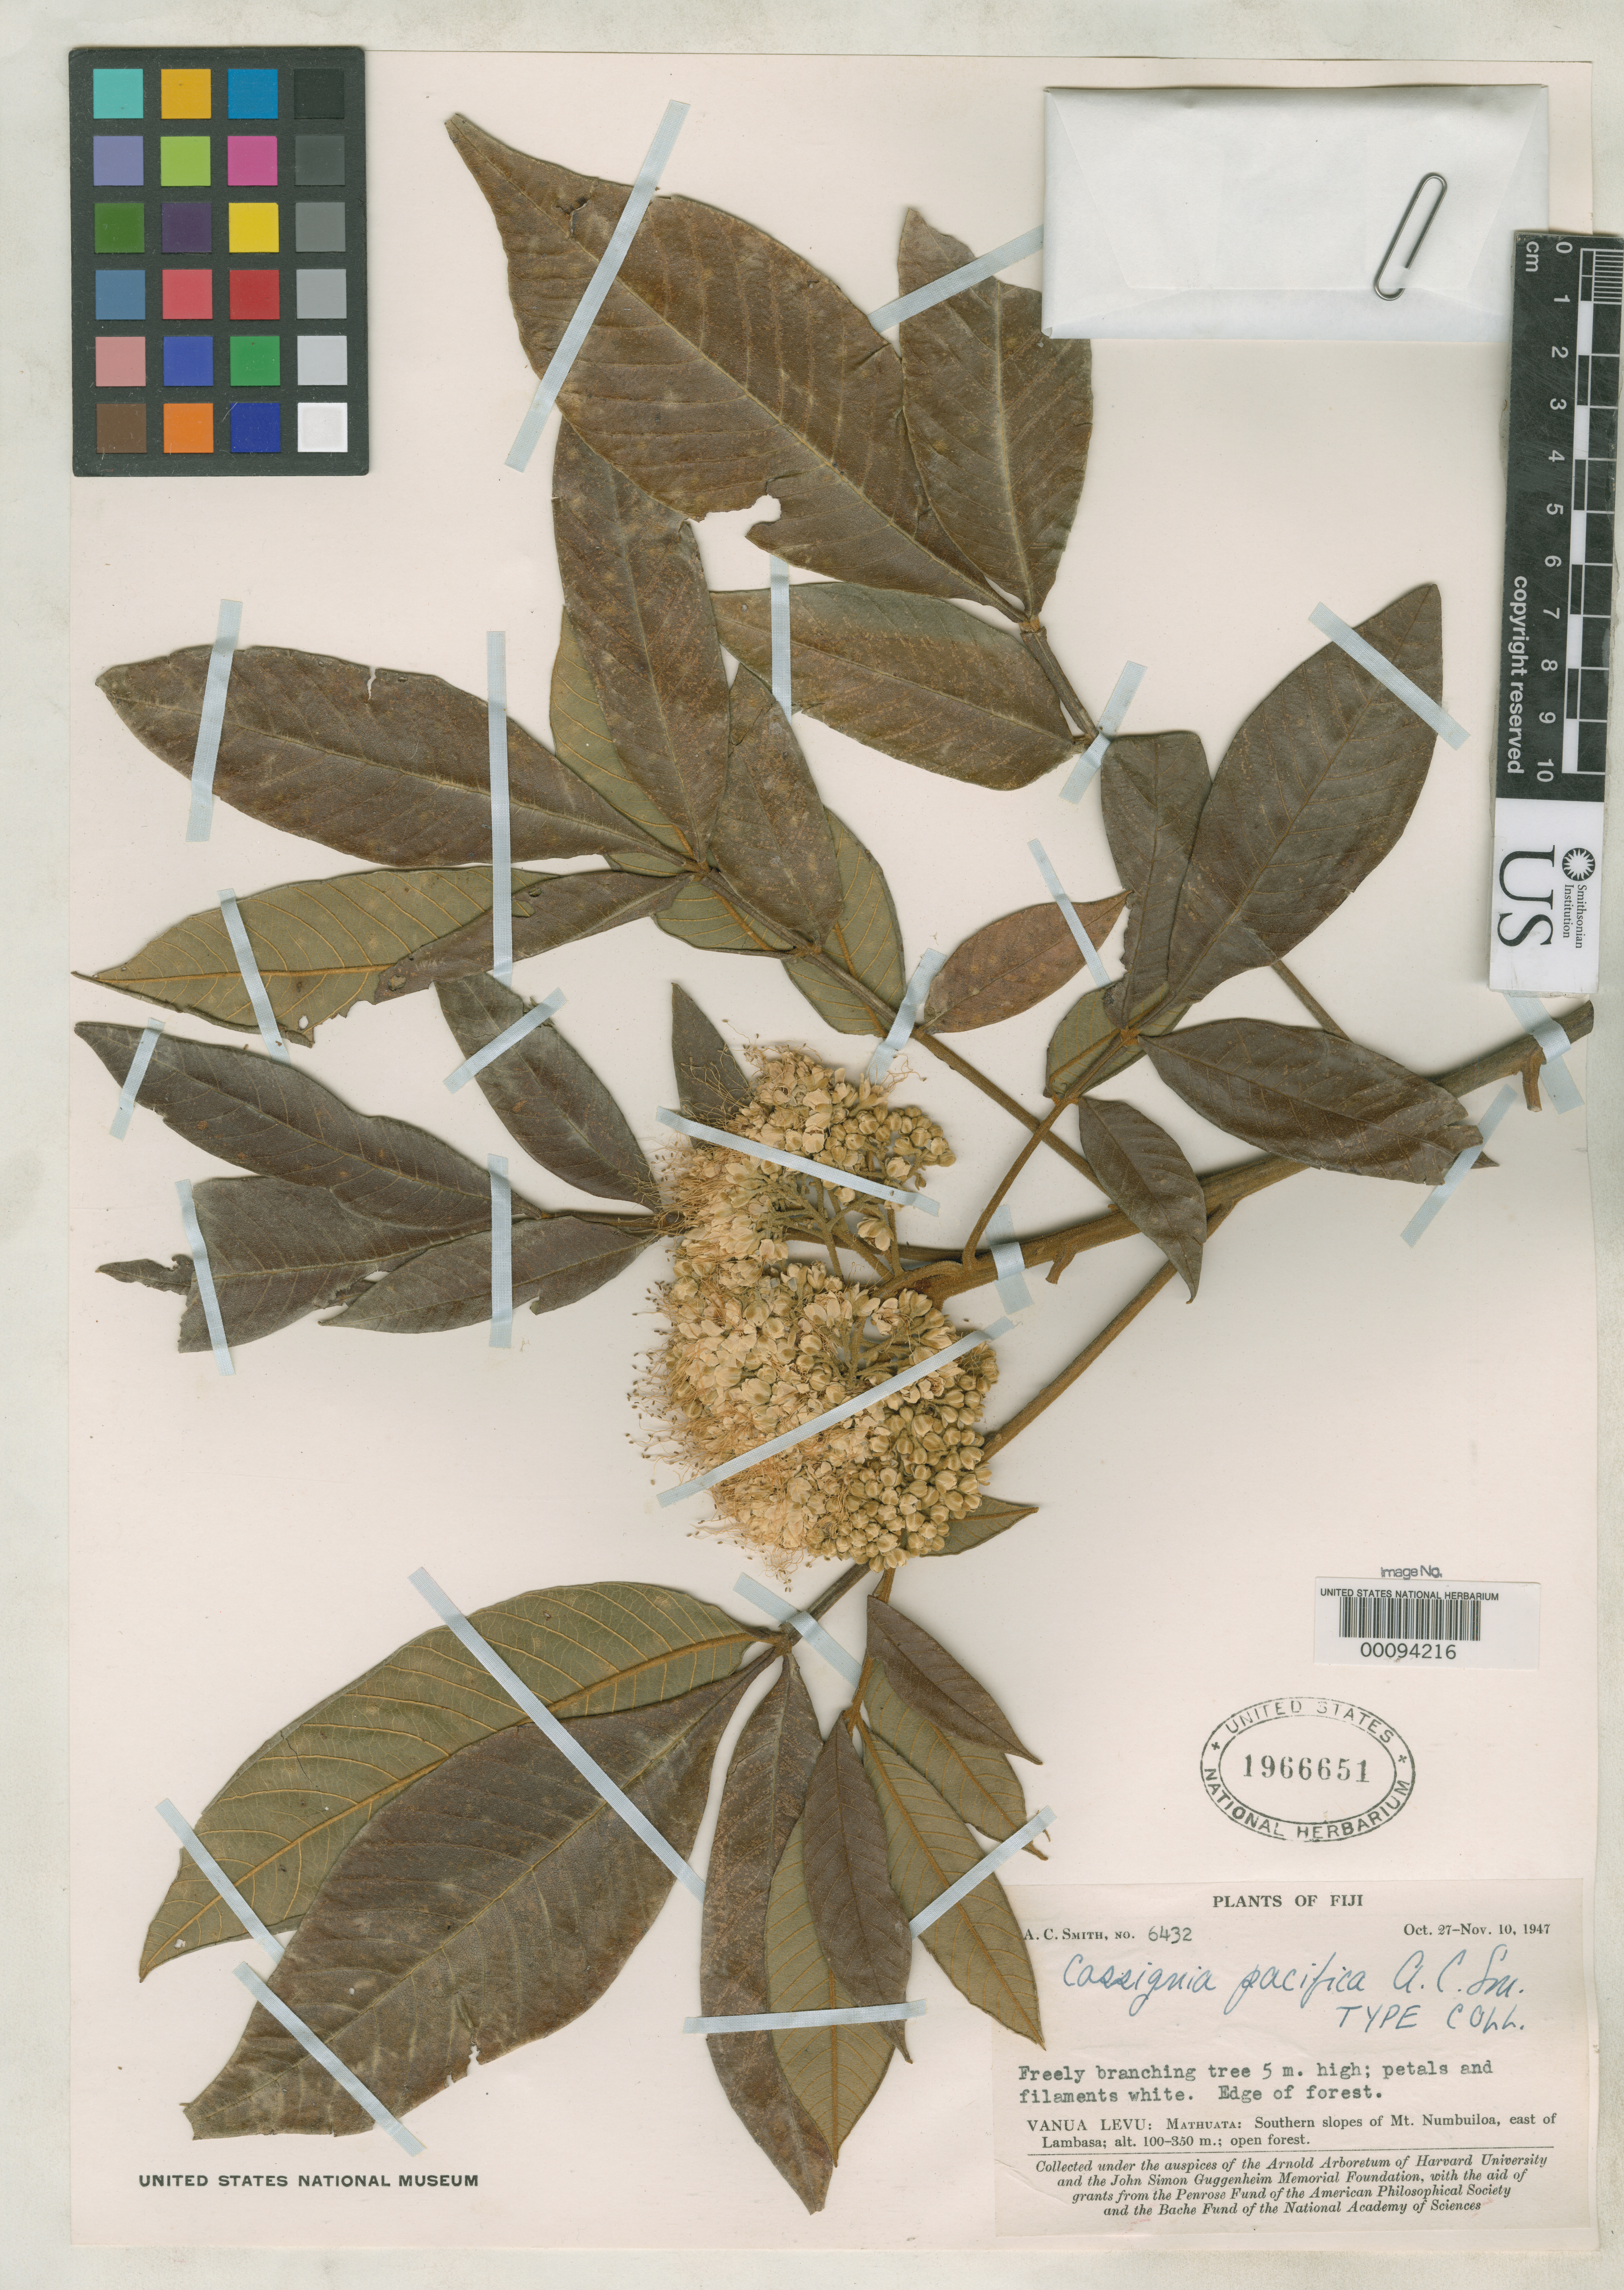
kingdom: Plantae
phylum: Tracheophyta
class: Magnoliopsida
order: Sapindales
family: Sapindaceae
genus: Cossinia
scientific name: Cossinia pacifica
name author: A.C. Sm.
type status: Isotype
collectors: A. C. Smith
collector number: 6432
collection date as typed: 03 Nov 1947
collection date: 1947-11-03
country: Fiji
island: Macuata-i-wai [Mathuata-i-wai]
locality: Mathuata, S slopes of Mt. Numbuiloa, E of Lambasa. [Vanua Levu Group]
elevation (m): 100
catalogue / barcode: US 1966651